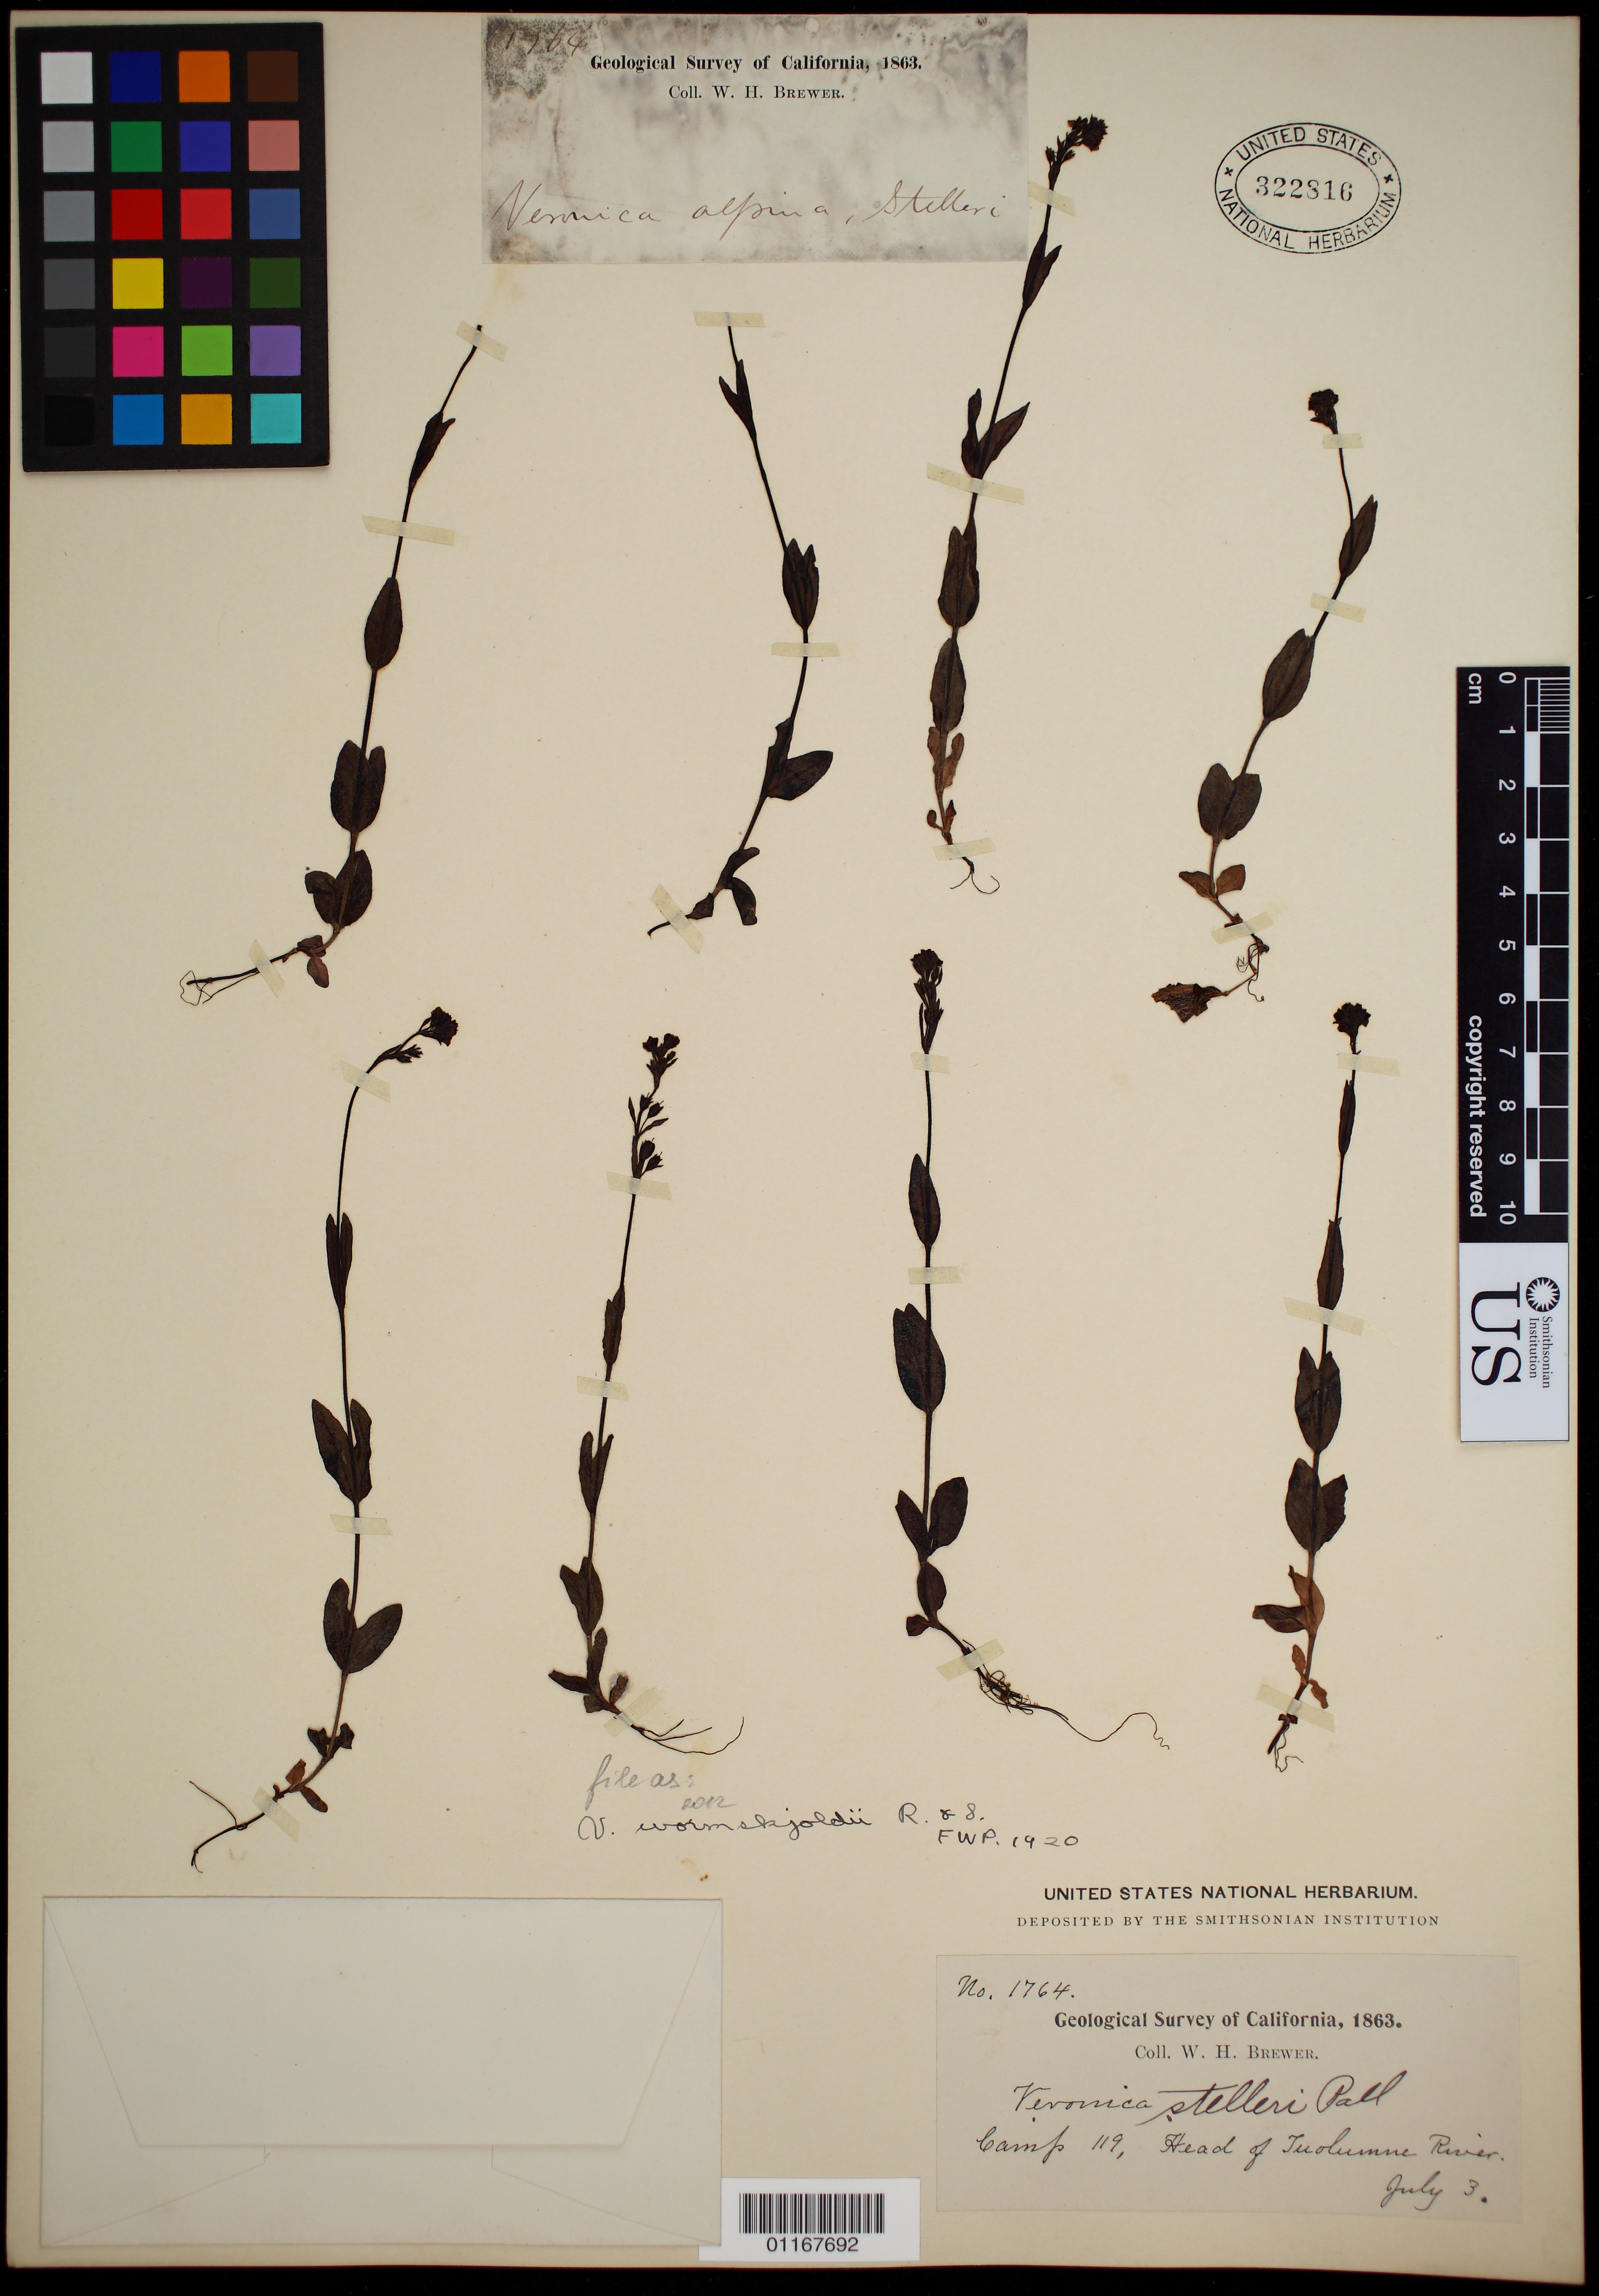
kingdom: Plantae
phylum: Tracheophyta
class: Magnoliopsida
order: Lamiales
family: Plantaginaceae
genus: Veronica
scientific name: Veronica wormskjoldii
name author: Roem. & Schult.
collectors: W. H. Brewer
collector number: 1764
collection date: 1863-07-03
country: United States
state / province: California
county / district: Tuolumne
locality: Camp 119, Head of Tuolumne River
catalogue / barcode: US 322816